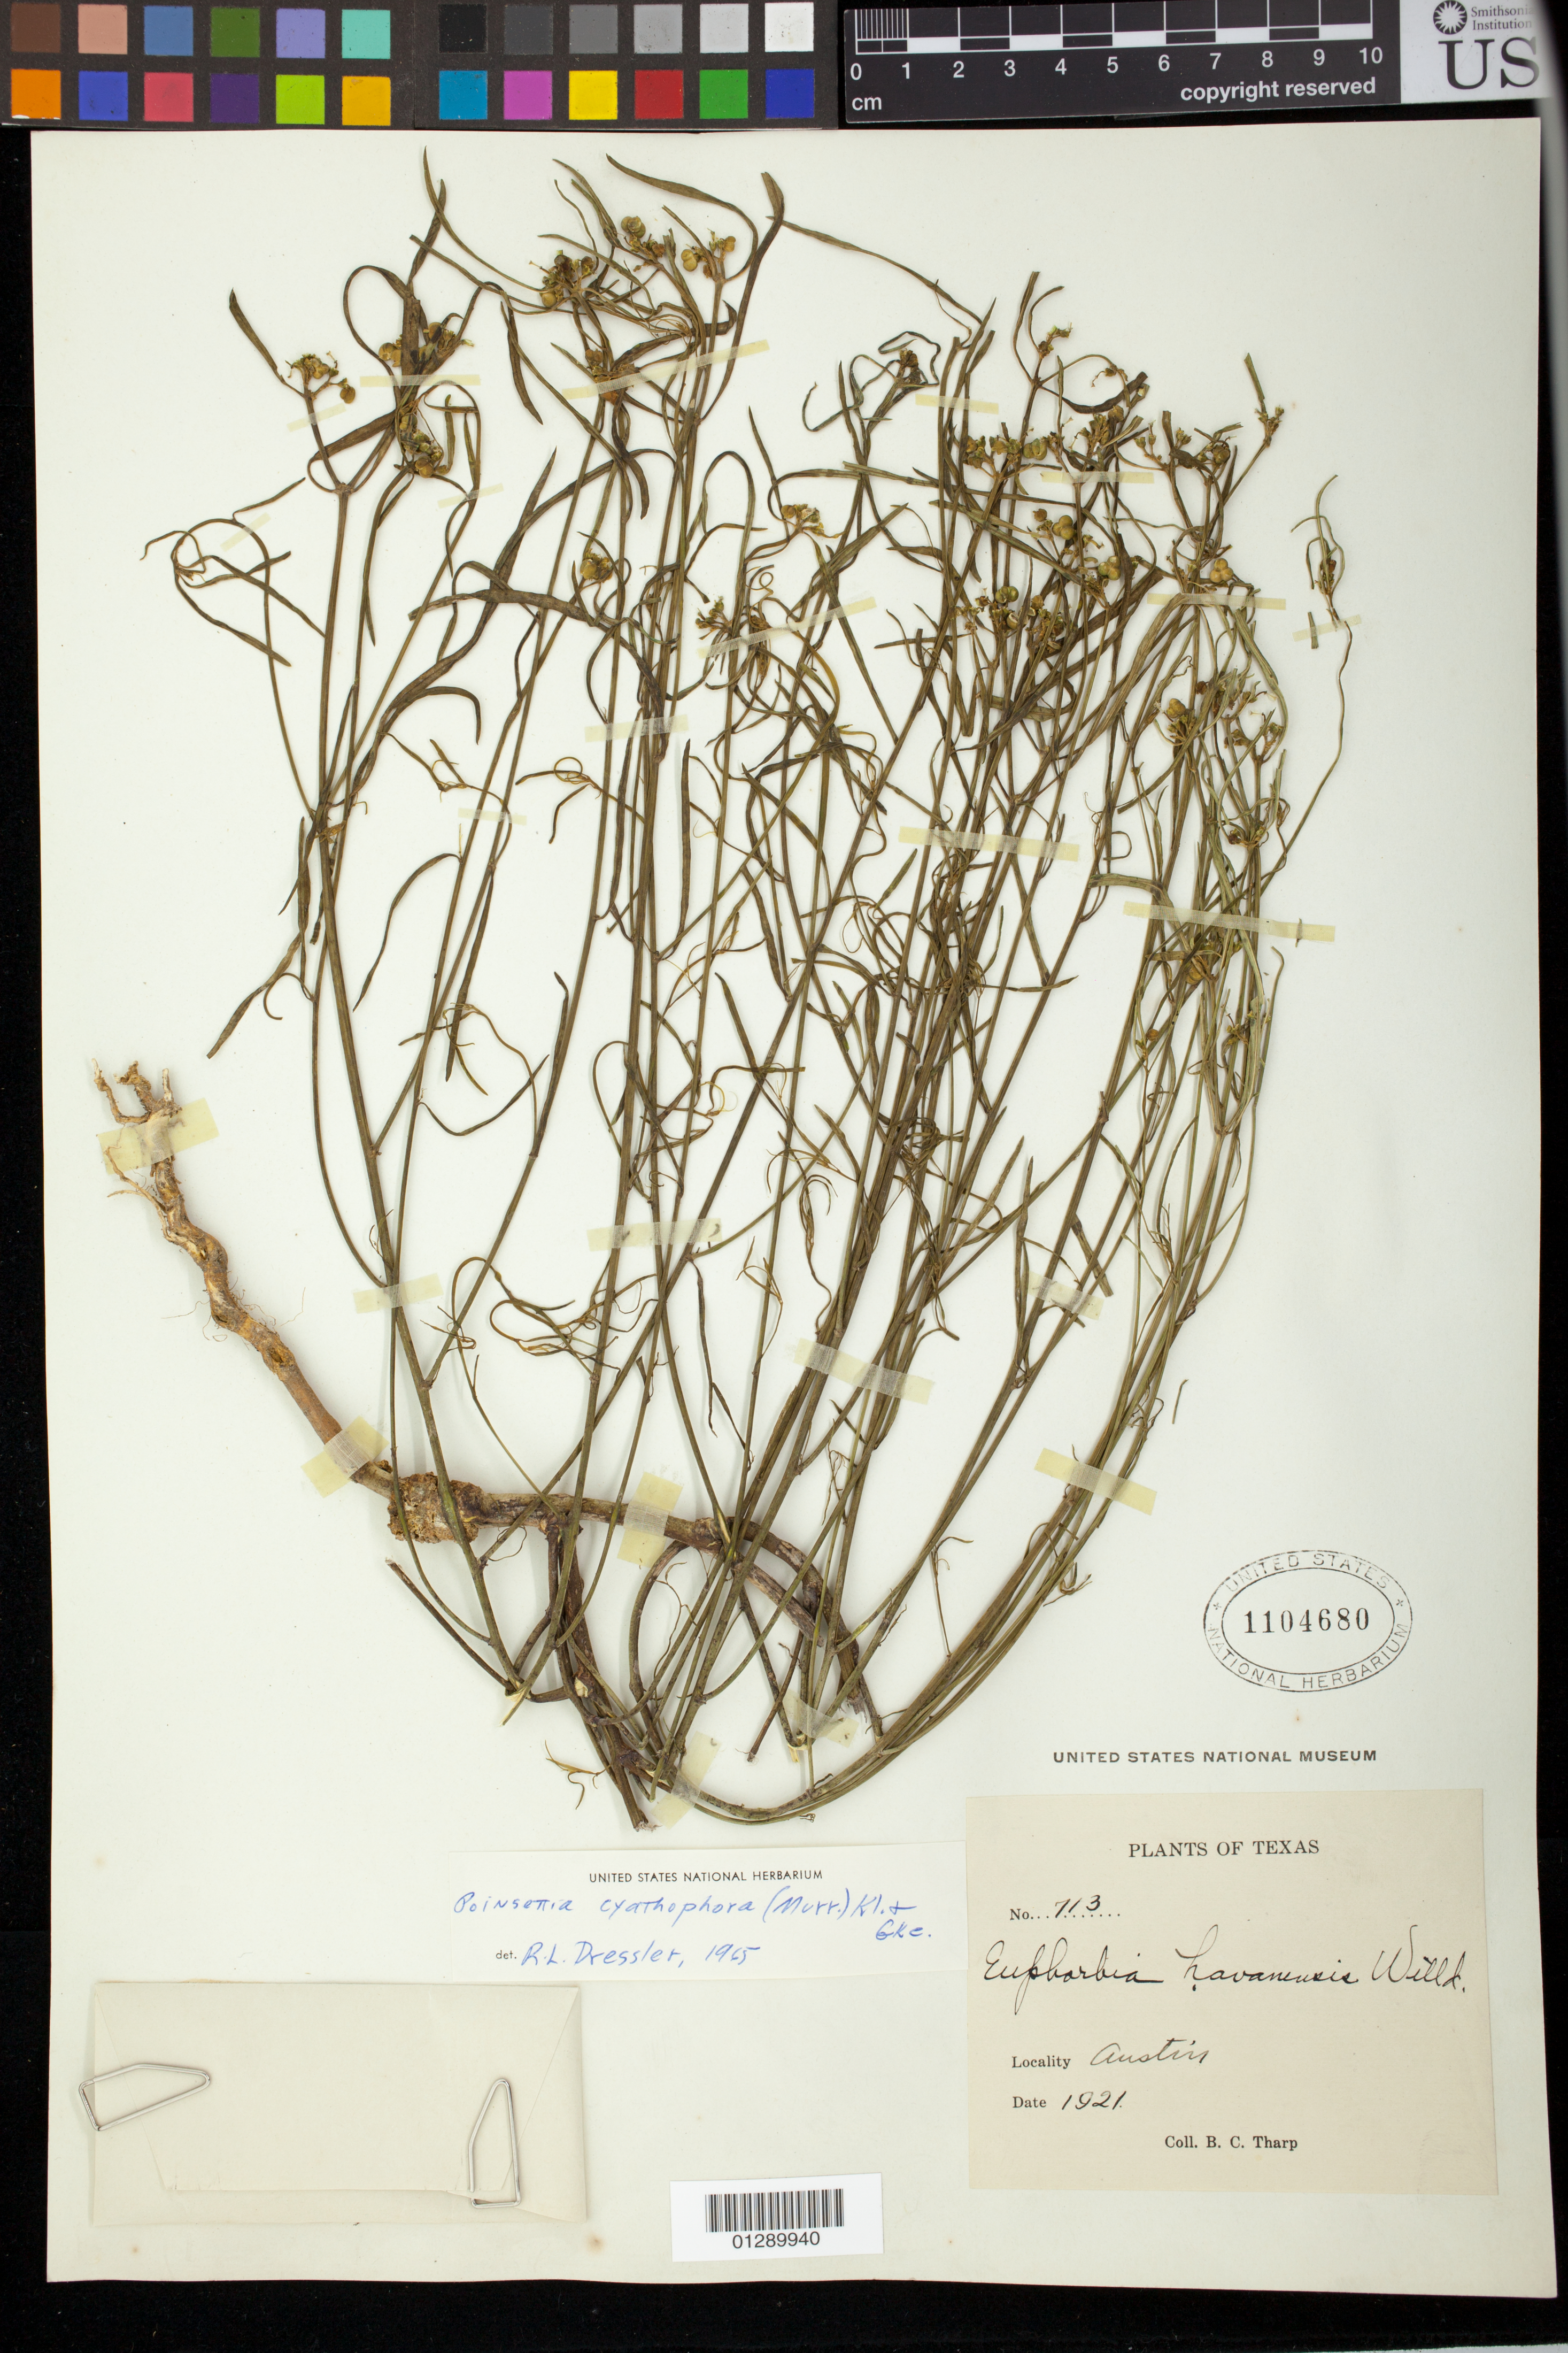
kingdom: Plantae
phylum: Tracheophyta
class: Magnoliopsida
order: Malpighiales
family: Euphorbiaceae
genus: Euphorbia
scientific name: Euphorbia heterophylla var. cyathophora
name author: (Murr.) Griseb.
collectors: B. C. Tharp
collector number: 713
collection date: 1921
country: United States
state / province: Texas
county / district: Travis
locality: Austin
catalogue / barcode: US 1104680